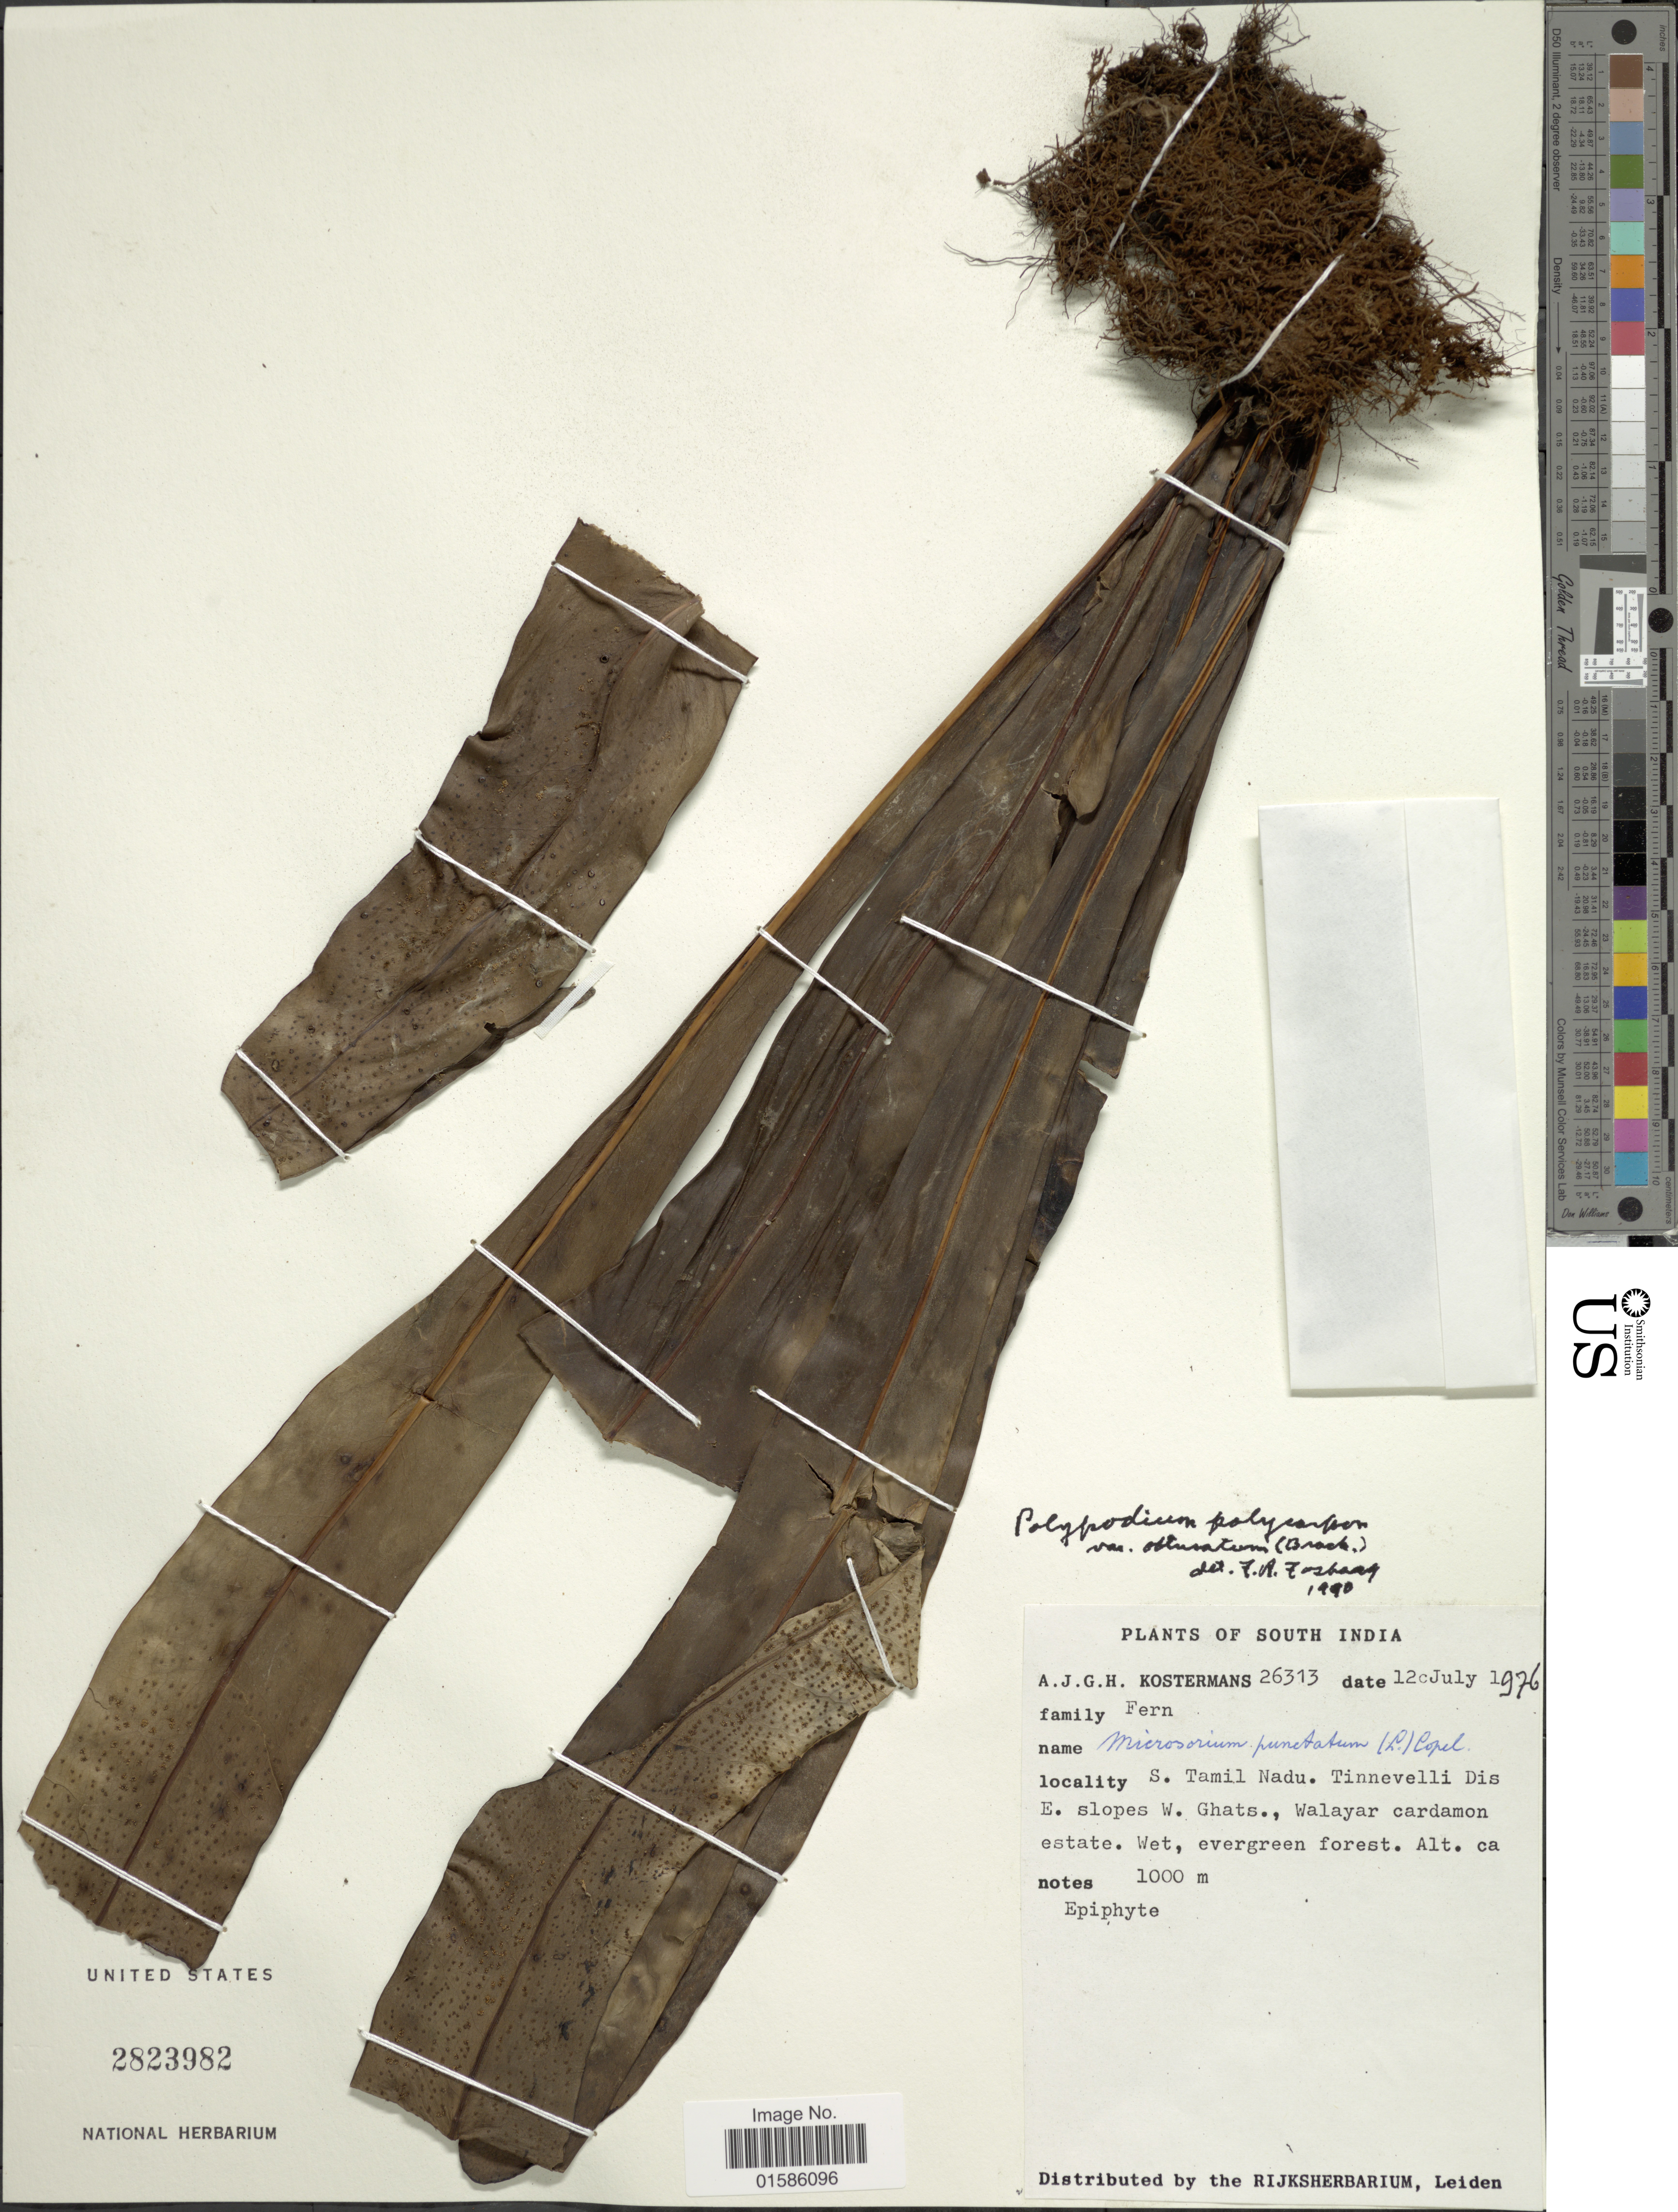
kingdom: Plantae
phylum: Tracheophyta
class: Polypodiopsida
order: Polypodiales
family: Polypodiaceae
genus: Microsorum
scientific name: Microsorum punctatum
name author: (L.) Copel.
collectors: A. J. G. Kostermans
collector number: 26313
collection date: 1976-07-12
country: India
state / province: Tamil Nadu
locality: South India, S. Tamil Nadu. Tinnevelli Dis E slopes W Ghats., Walayar cardanom estate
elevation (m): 1000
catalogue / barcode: US 2823982